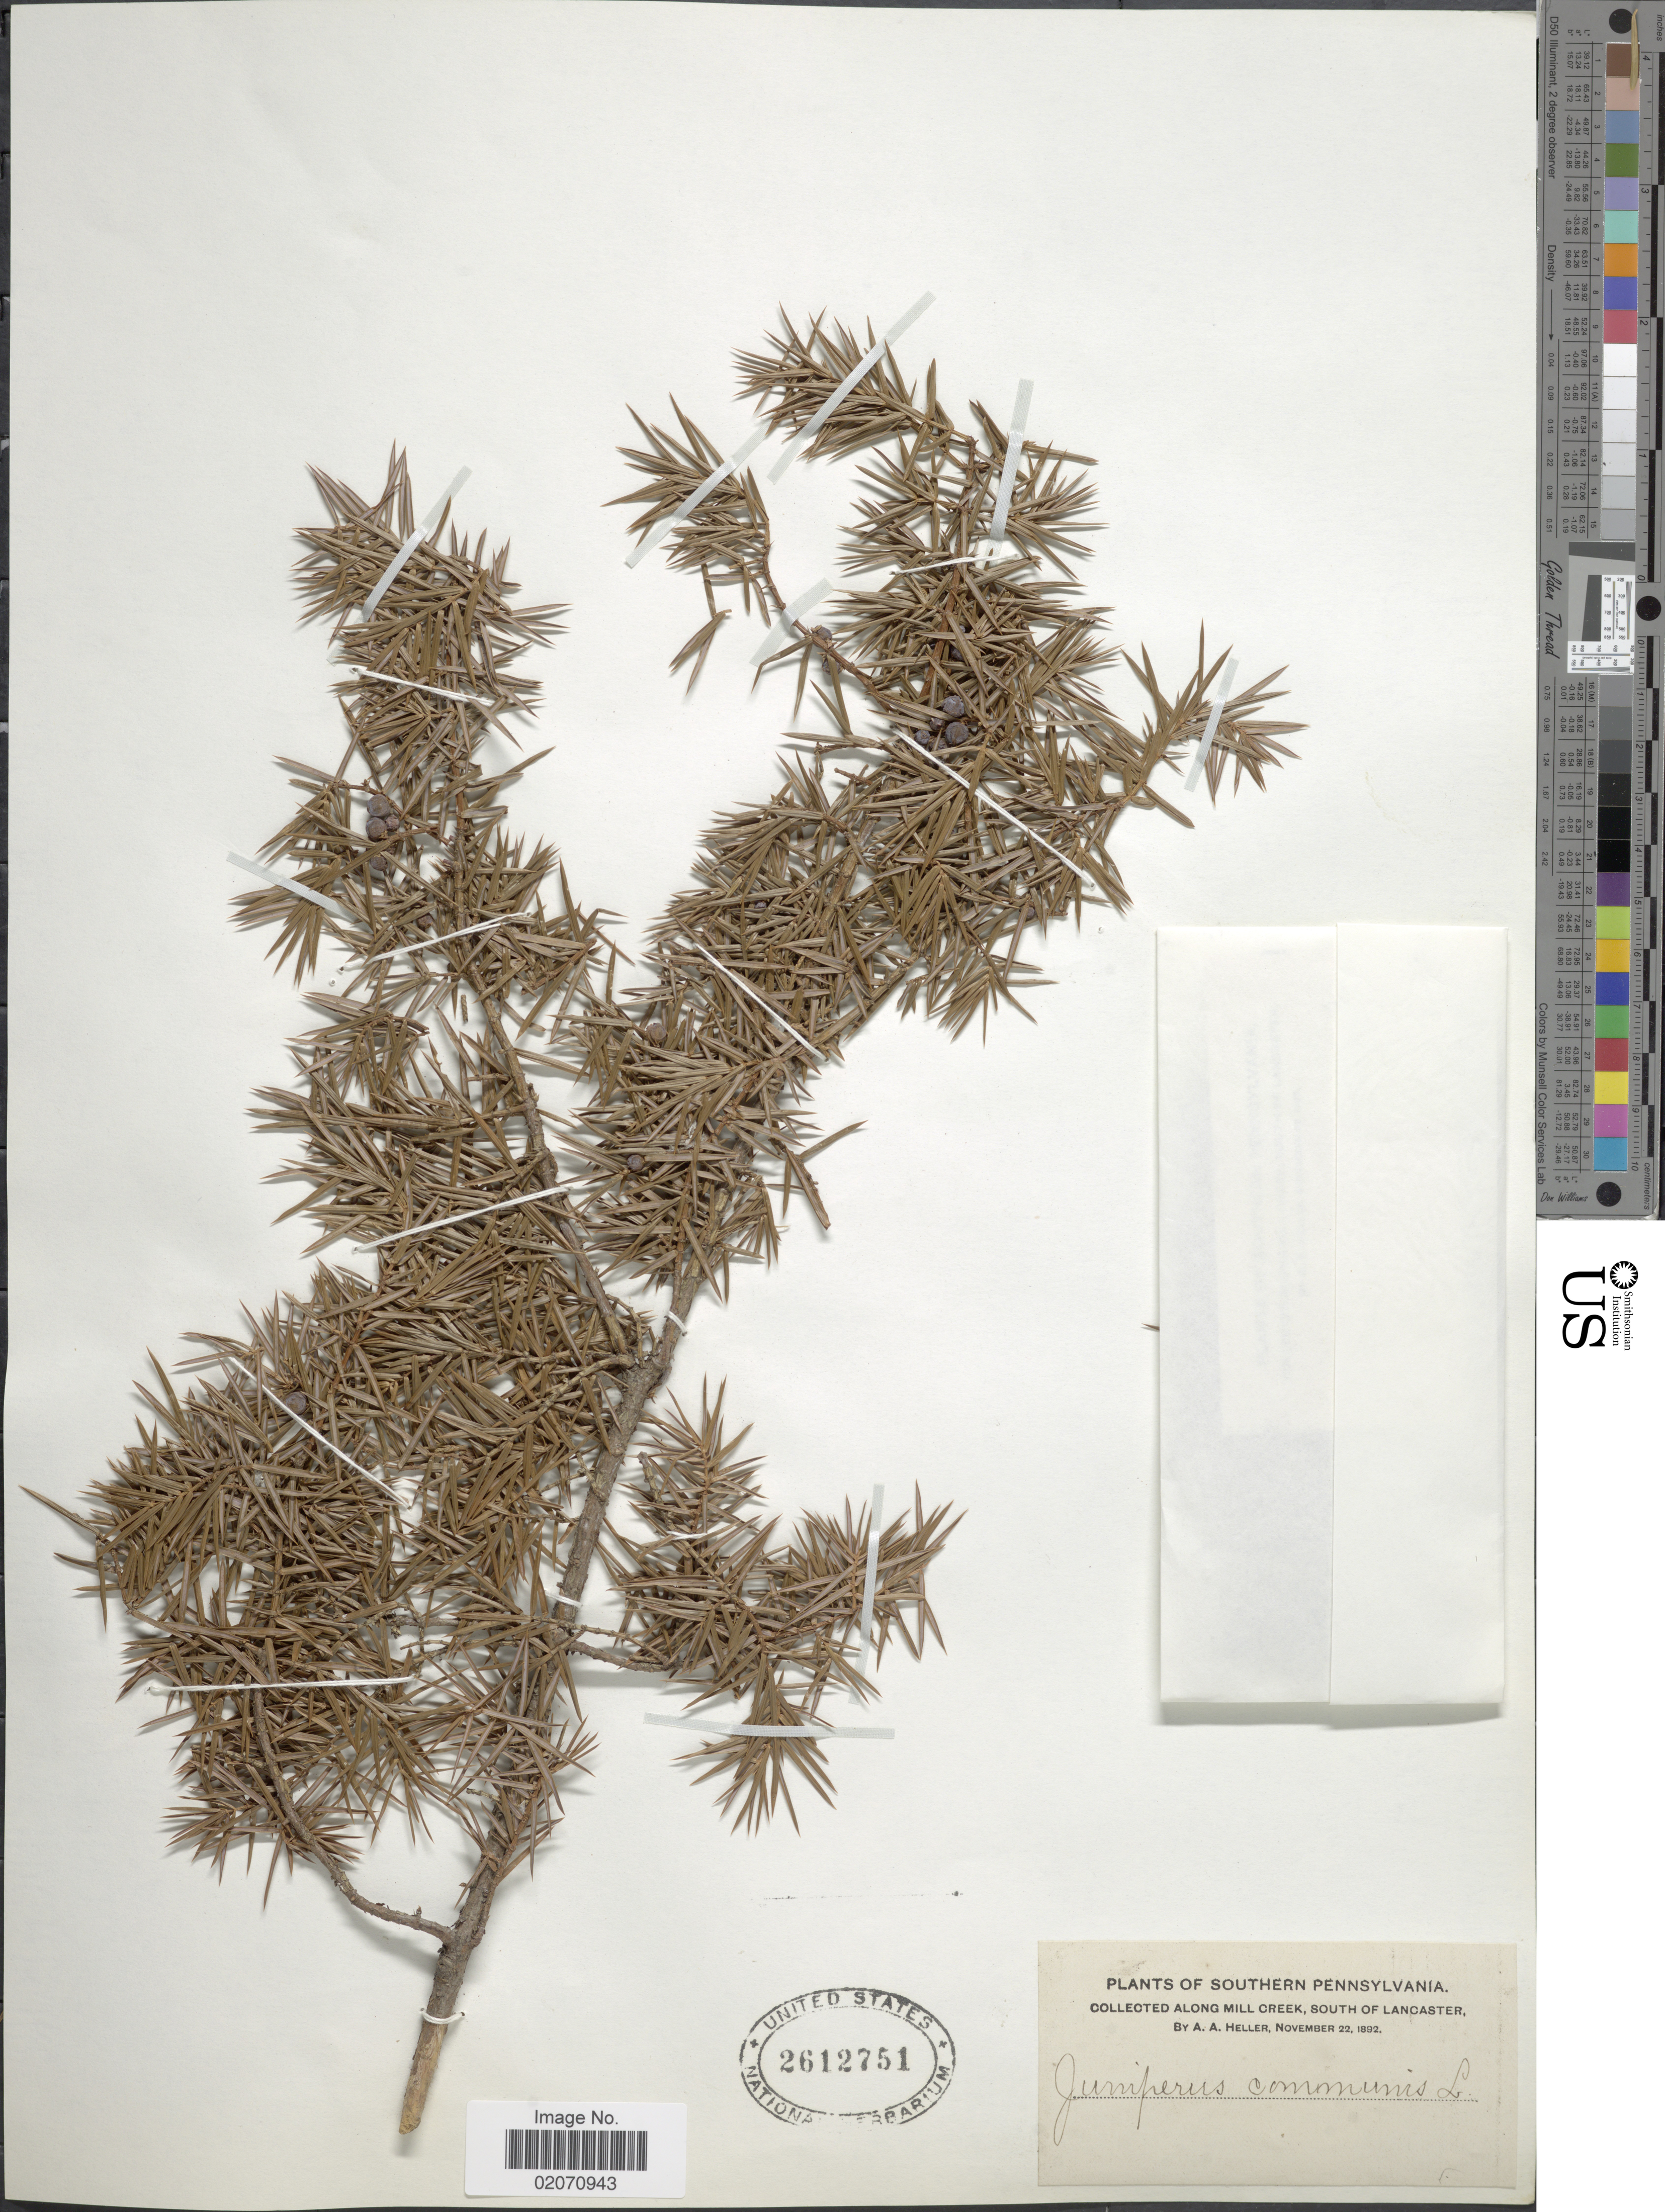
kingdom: Plantae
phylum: Tracheophyta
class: Pinopsida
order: Pinales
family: Cupressaceae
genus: Juniperus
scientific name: Juniperus communis subsp. nana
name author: (Willd.) Syme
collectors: A. A. Heller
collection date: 1892-11-22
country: United States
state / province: Pennsylvania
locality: Along Mill Creek, south of Lancaster, Southern Pennsylvania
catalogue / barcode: US 2612751